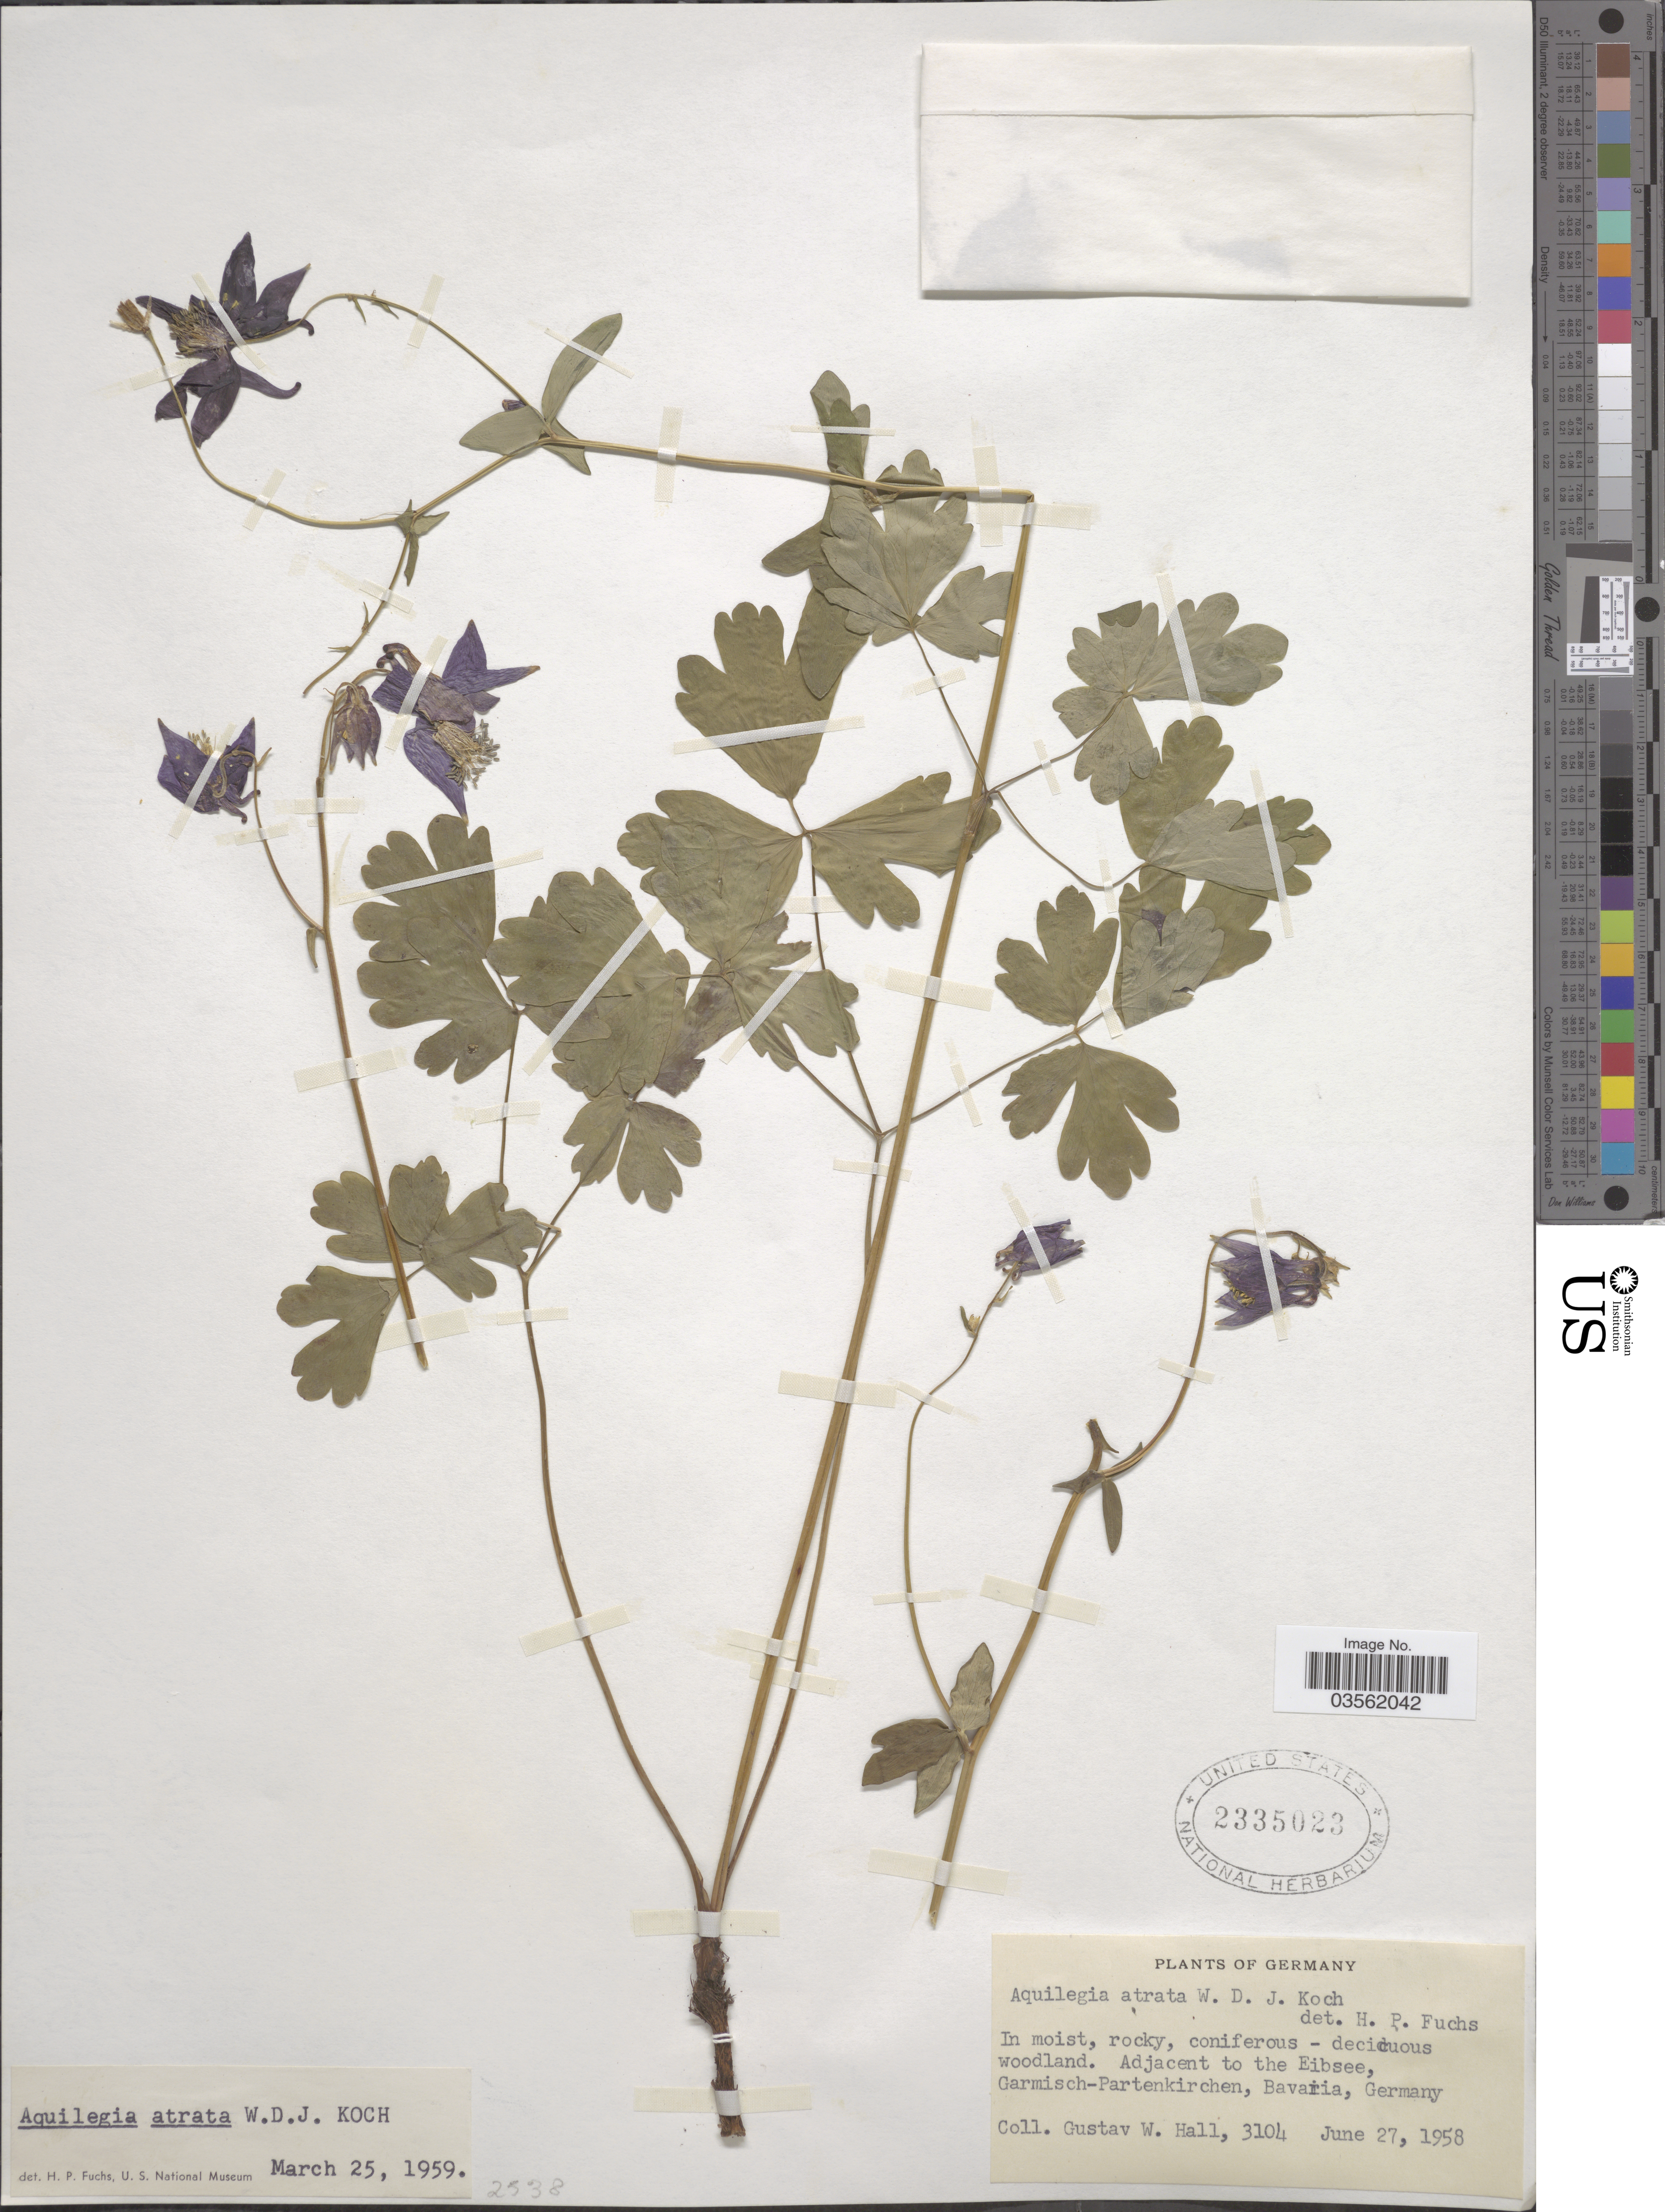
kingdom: Plantae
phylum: Tracheophyta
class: Magnoliopsida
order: Ranunculales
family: Ranunculaceae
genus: Aquilegia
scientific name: Aquilegia atrata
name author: Koch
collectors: G. Hall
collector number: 3104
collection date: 1958-06-27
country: Germany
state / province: Bayern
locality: Adjacent to the Eibsee, Garmisch-Partenkirchen, Bavaria.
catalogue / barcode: US 2335023